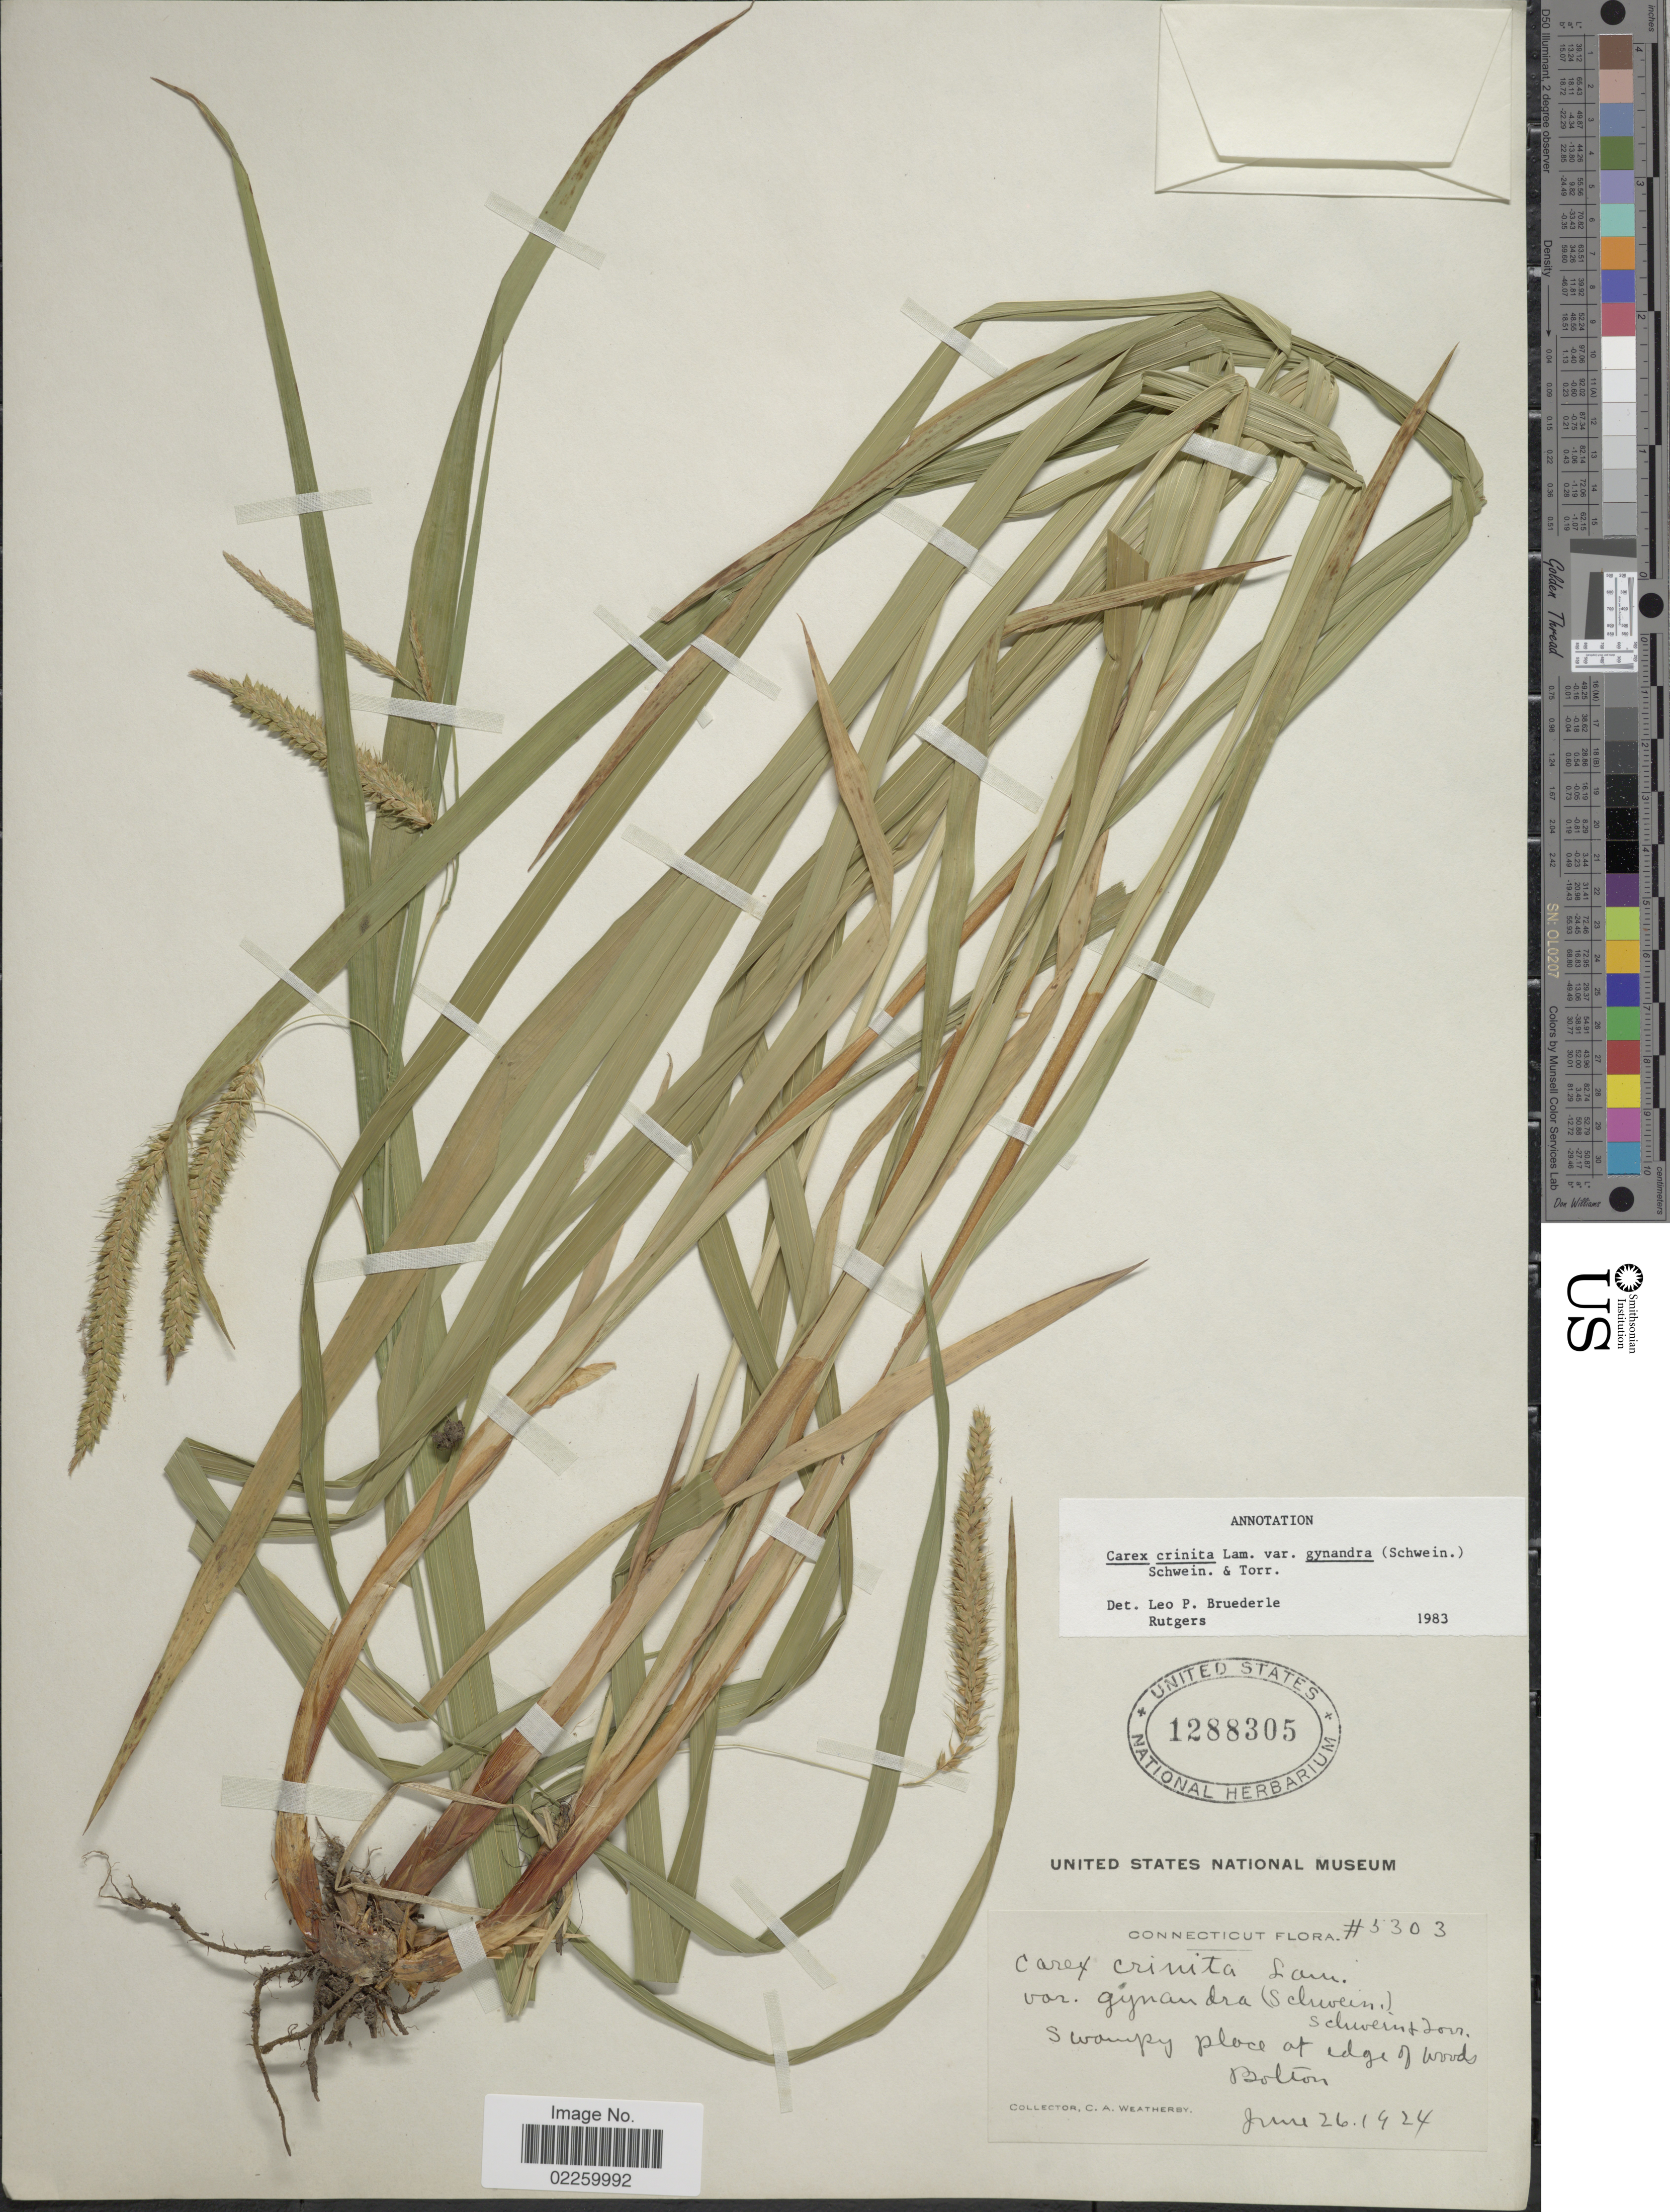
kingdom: Plantae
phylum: Tracheophyta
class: Liliopsida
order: Poales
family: Cyperaceae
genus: Carex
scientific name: Carex crinita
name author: Lam.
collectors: C. A. Weatherby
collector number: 5303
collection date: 1924-06-26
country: United States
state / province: Connecticut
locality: Swampy place at edge of woods Bolton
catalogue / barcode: US 1288305